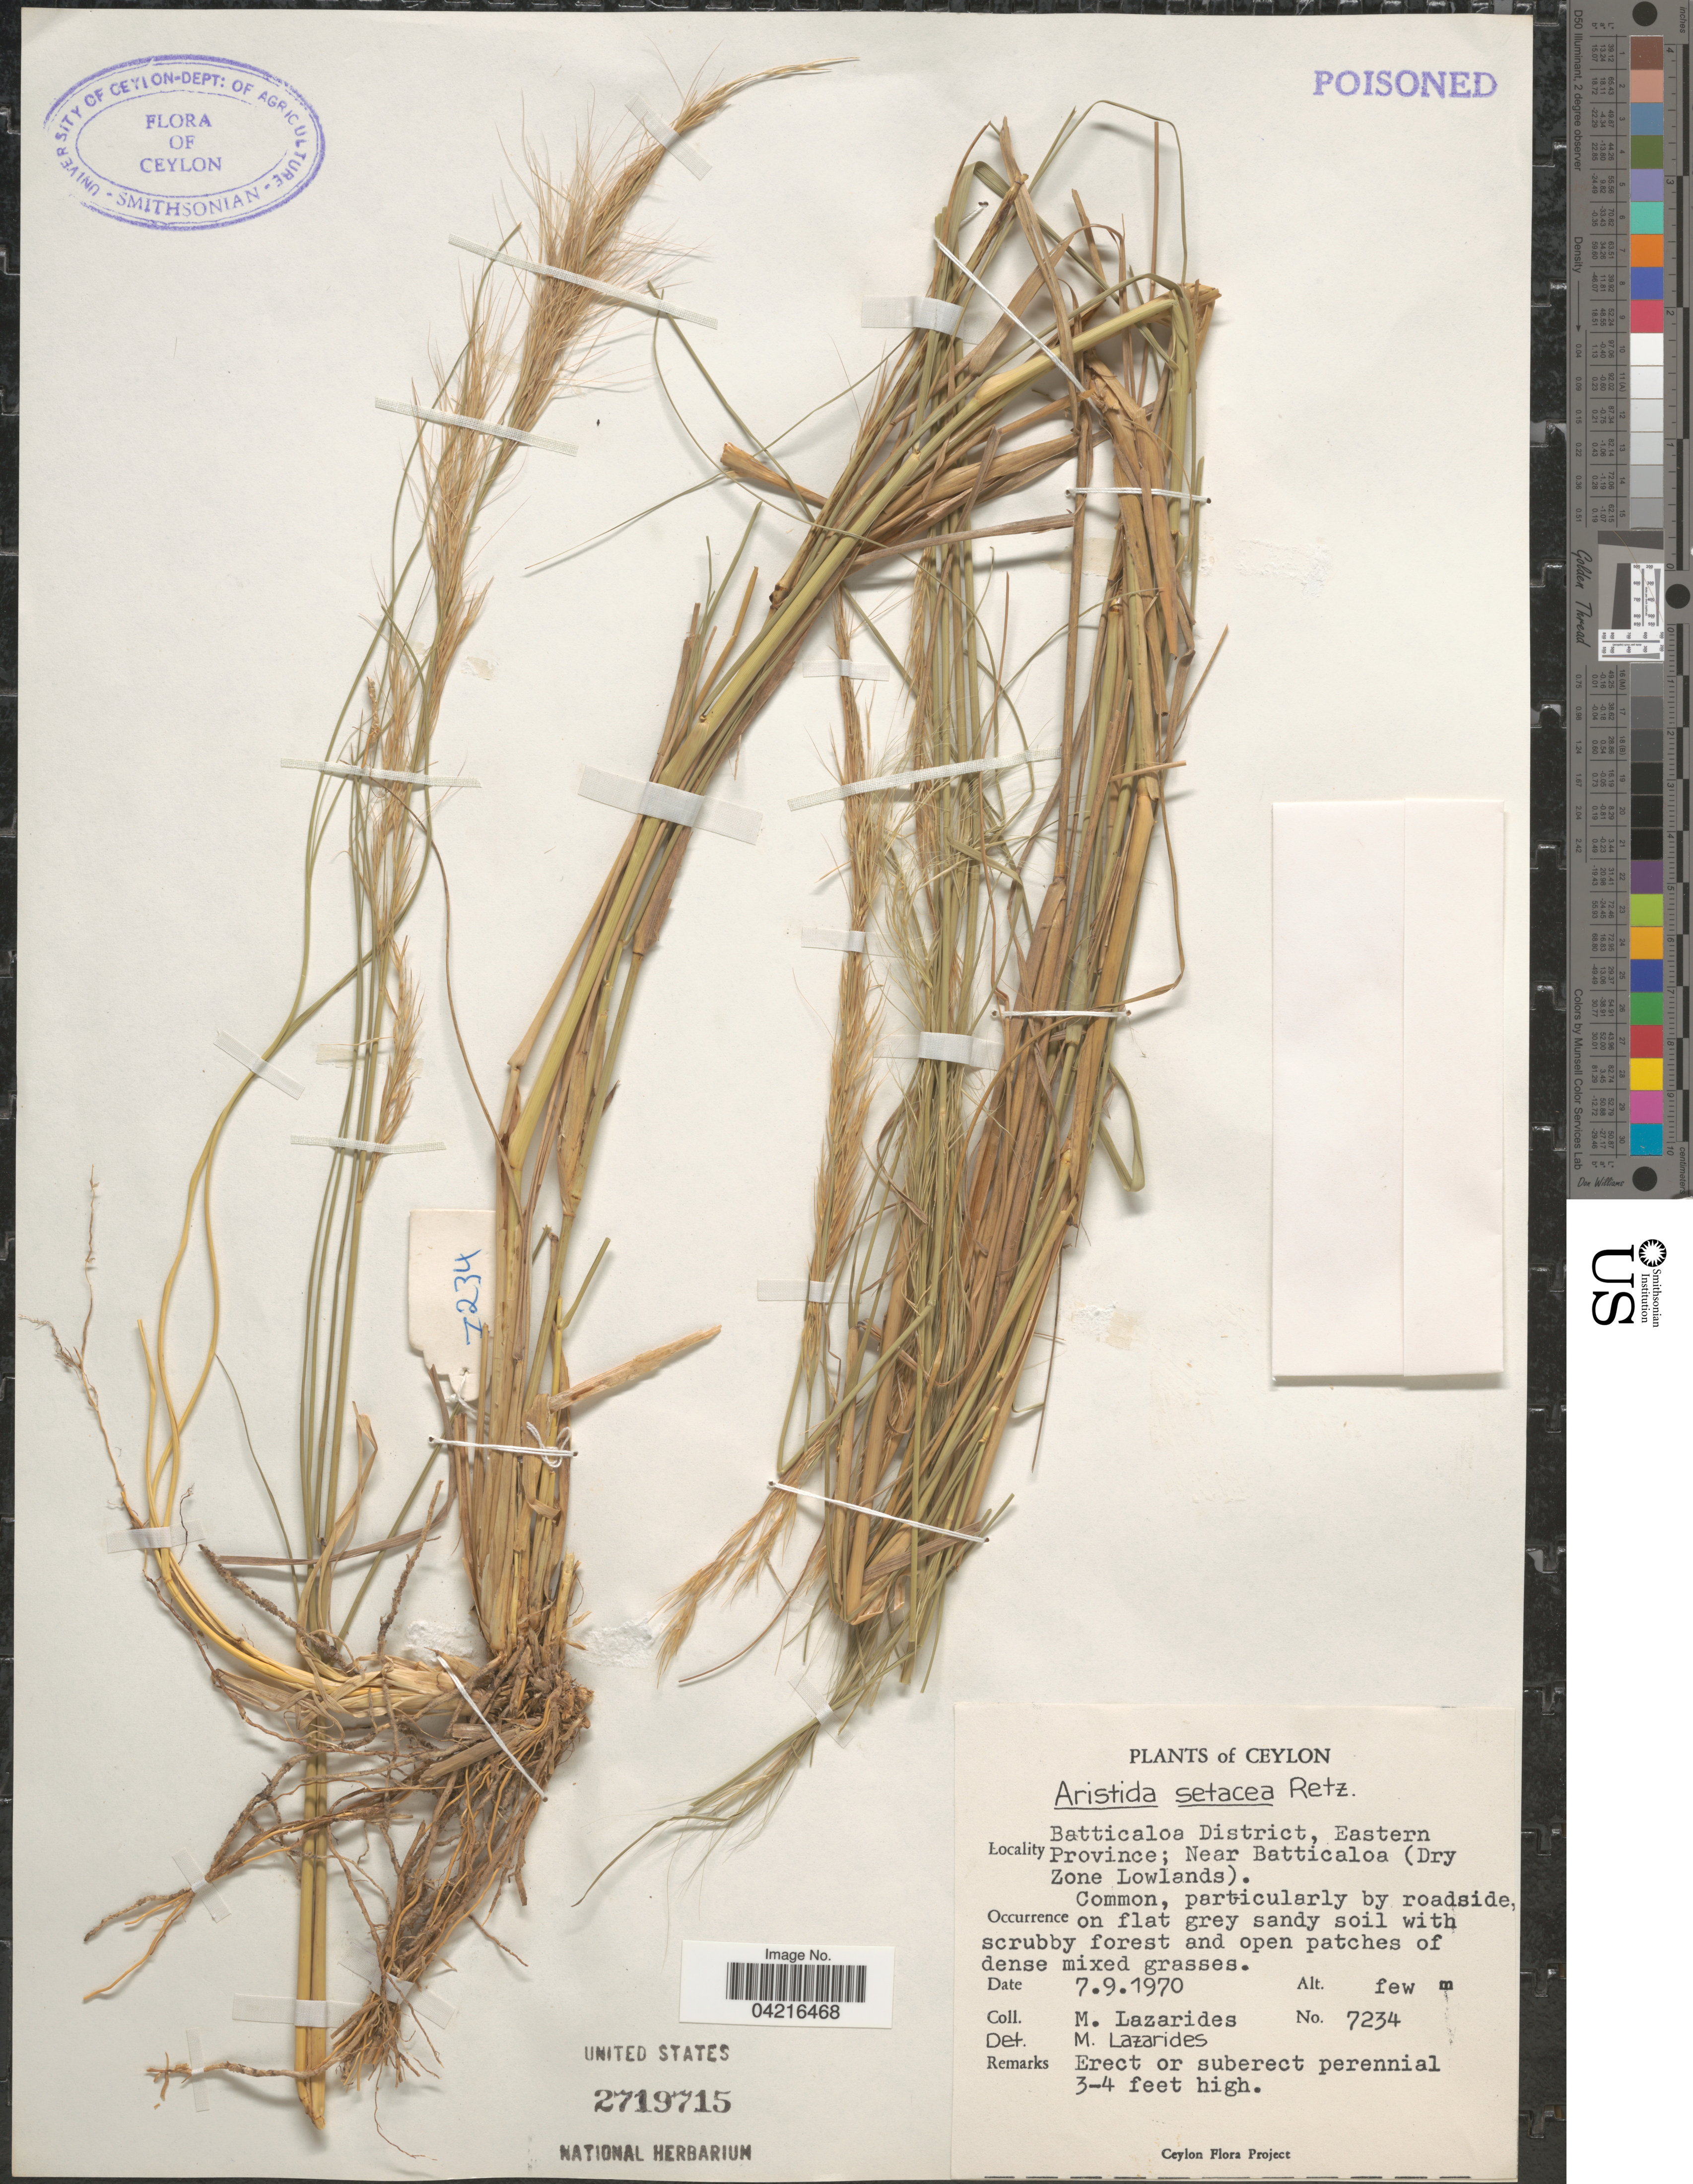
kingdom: Plantae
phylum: Tracheophyta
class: Liliopsida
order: Poales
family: Poaceae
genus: Aristida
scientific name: Aristida setacea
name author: Retz.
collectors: M. Lazarides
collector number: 7234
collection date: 1970-09-07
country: Sri Lanka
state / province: Eastern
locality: Ceylon. Batticaloa District; Near Batticaloa.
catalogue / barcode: US 2719715